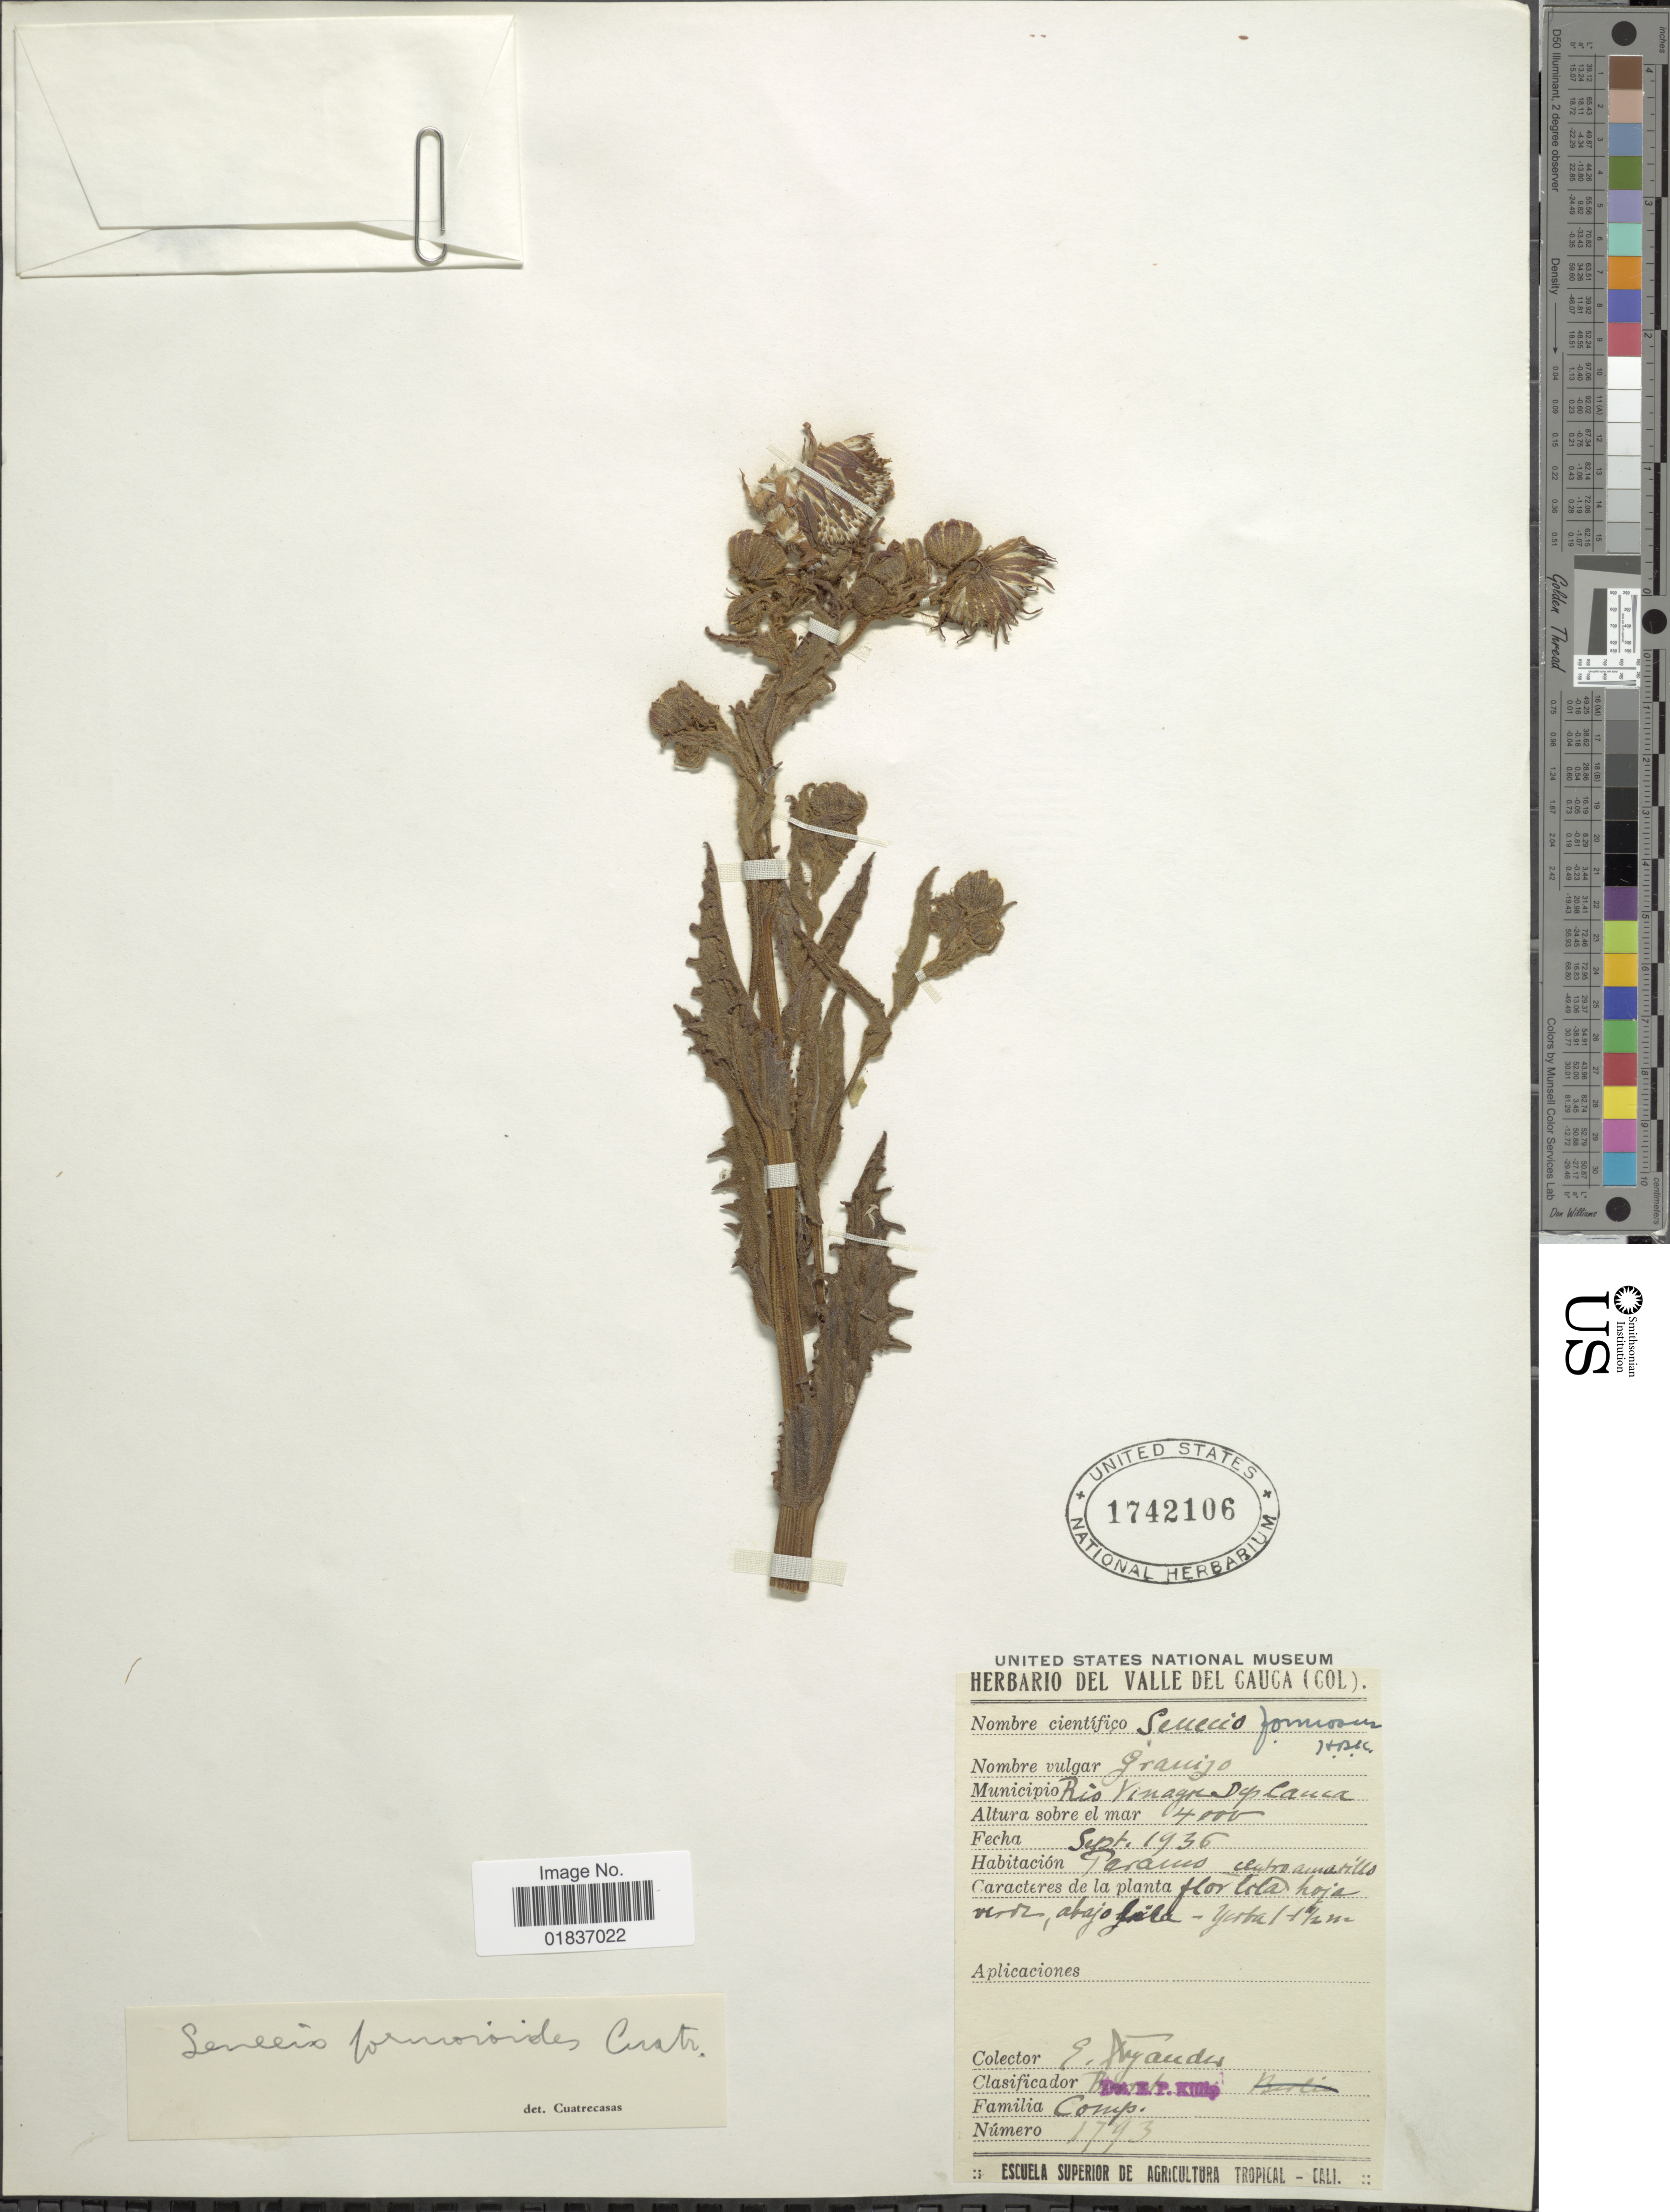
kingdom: Plantae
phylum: Tracheophyta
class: Magnoliopsida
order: Asterales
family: Asteraceae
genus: Senecio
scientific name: Senecio formosoides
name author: Cuatrec.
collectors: E. Dryander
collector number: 1793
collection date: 1936-09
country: Colombia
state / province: Cauca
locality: Municipio Rio Vinagre Dep Cauca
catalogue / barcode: US 1742106